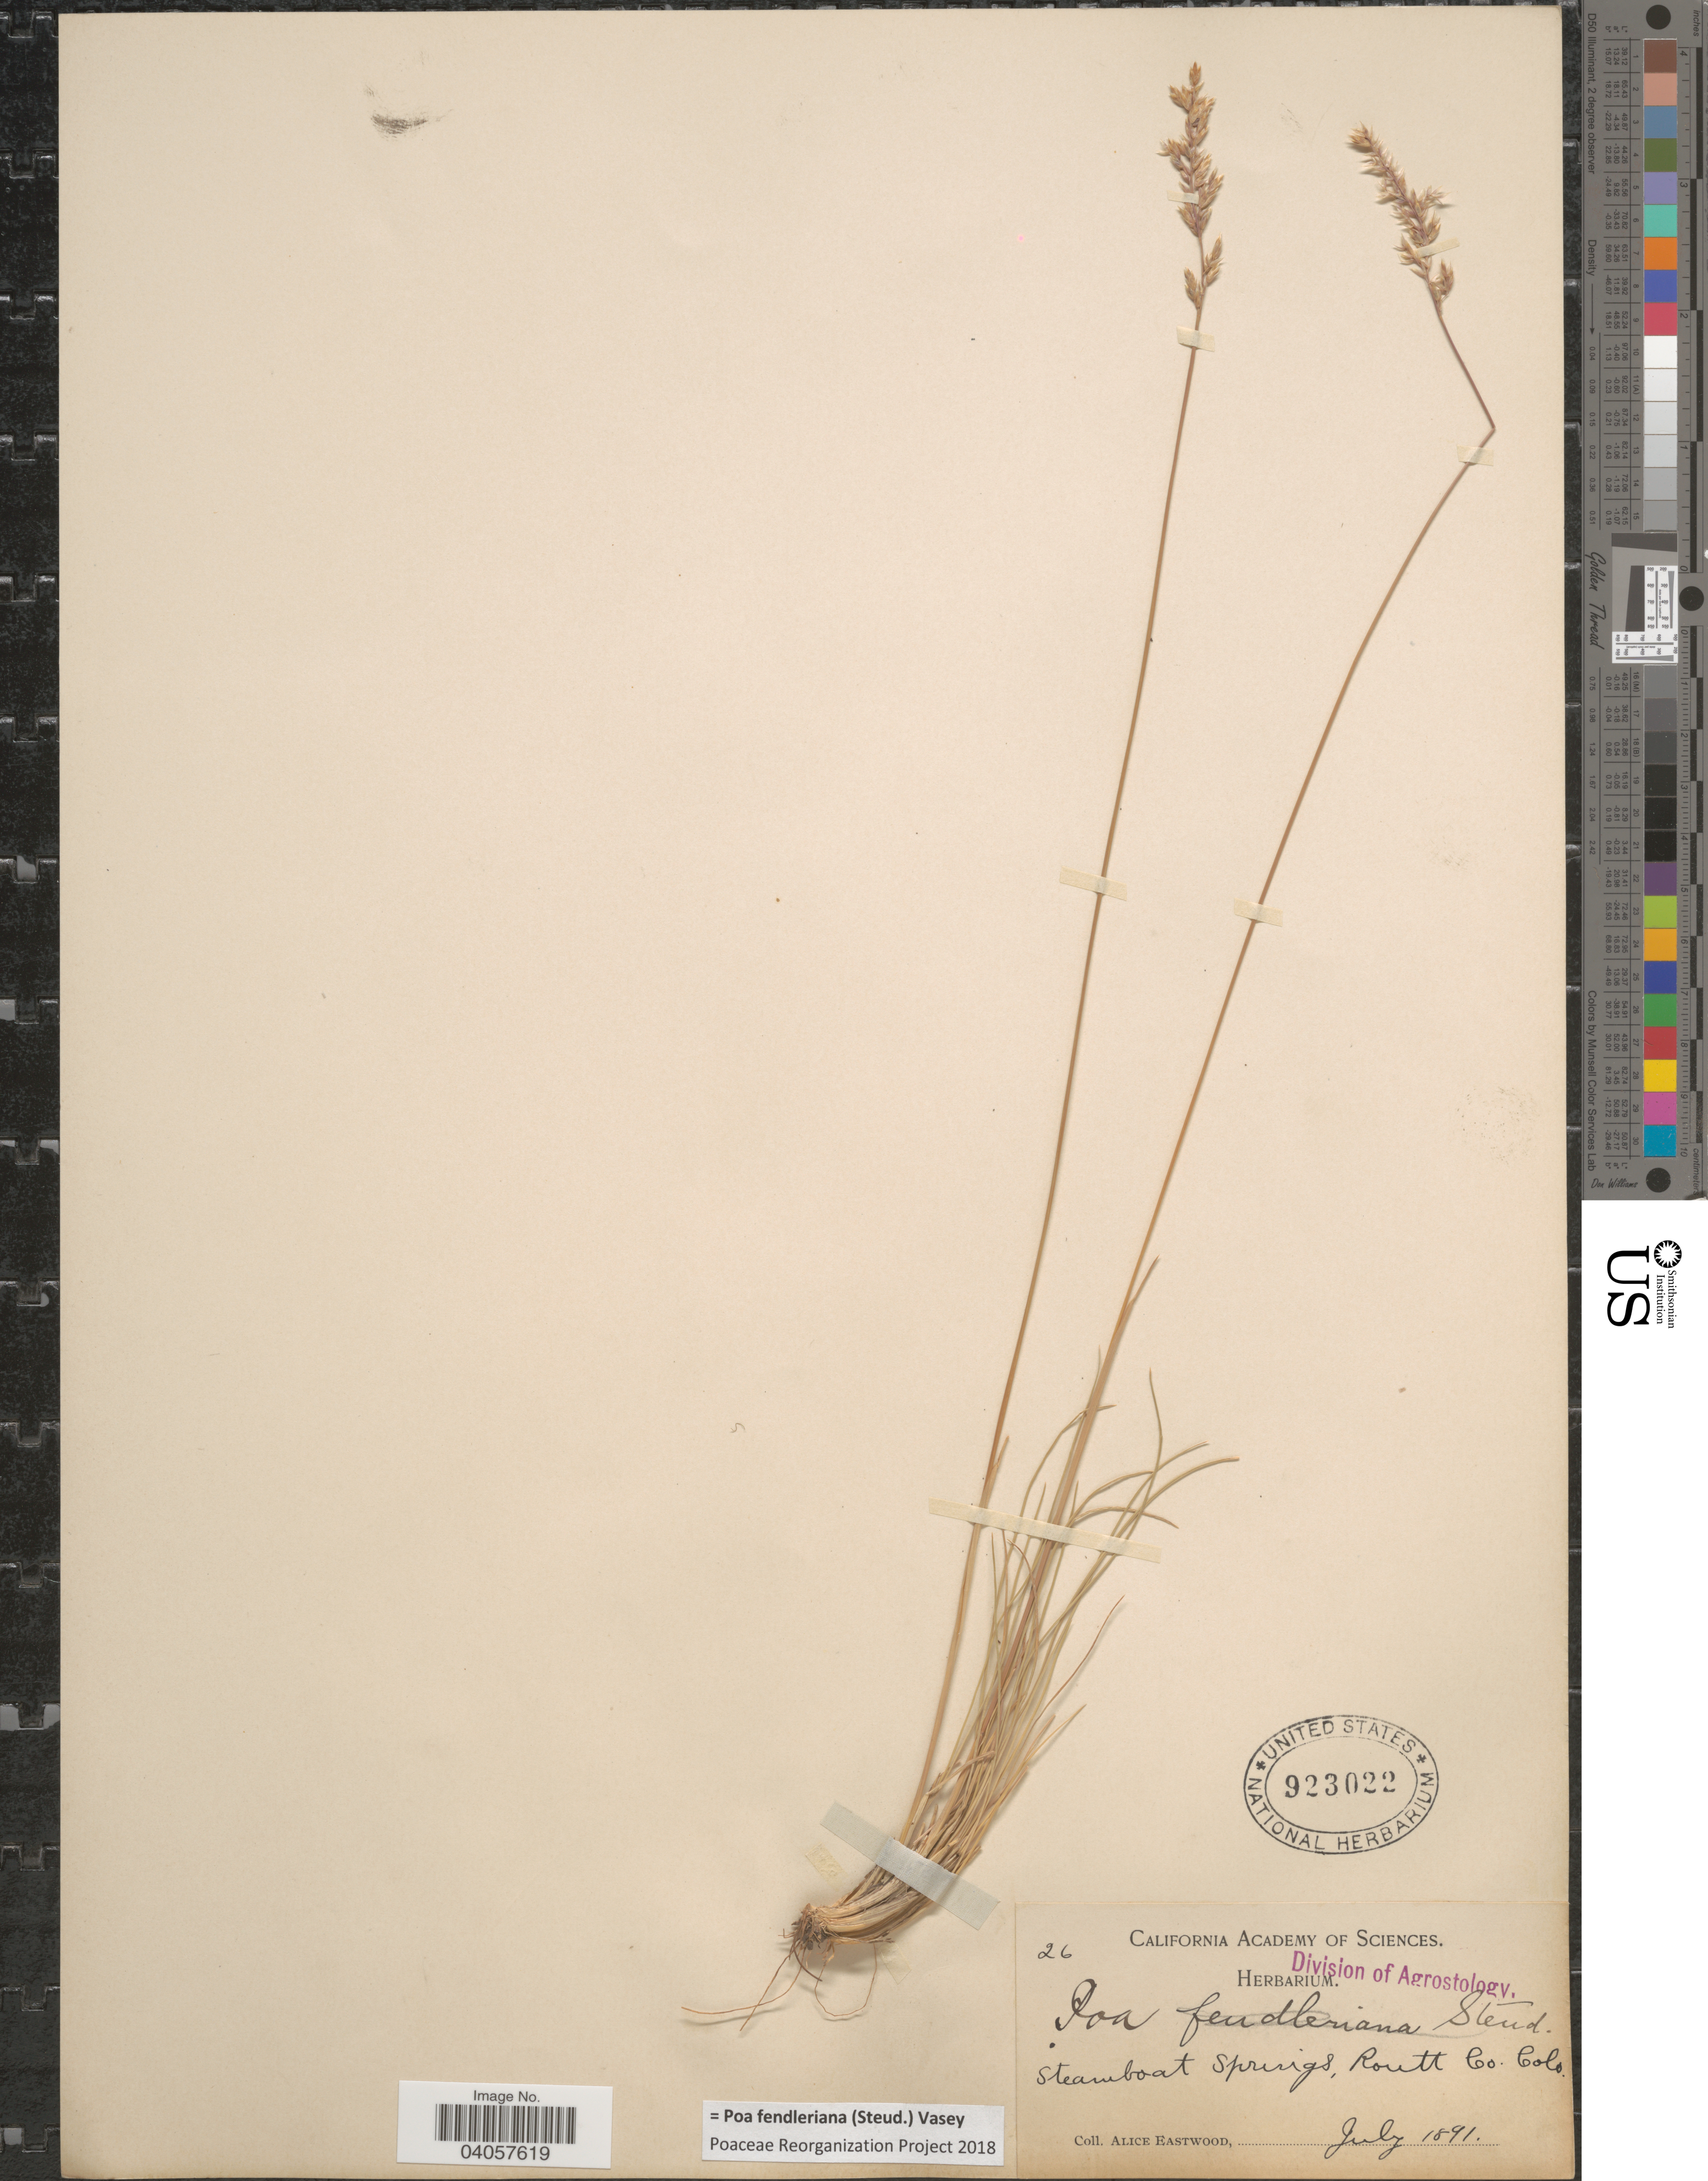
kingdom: Plantae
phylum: Tracheophyta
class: Liliopsida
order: Poales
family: Poaceae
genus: Poa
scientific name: Poa fendleriana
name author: (Steud.) Vasey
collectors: A. Eastwood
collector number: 26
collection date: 1891-07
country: United States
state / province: Colorado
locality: Steamboat Springs, Routt Co.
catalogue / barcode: US 923022